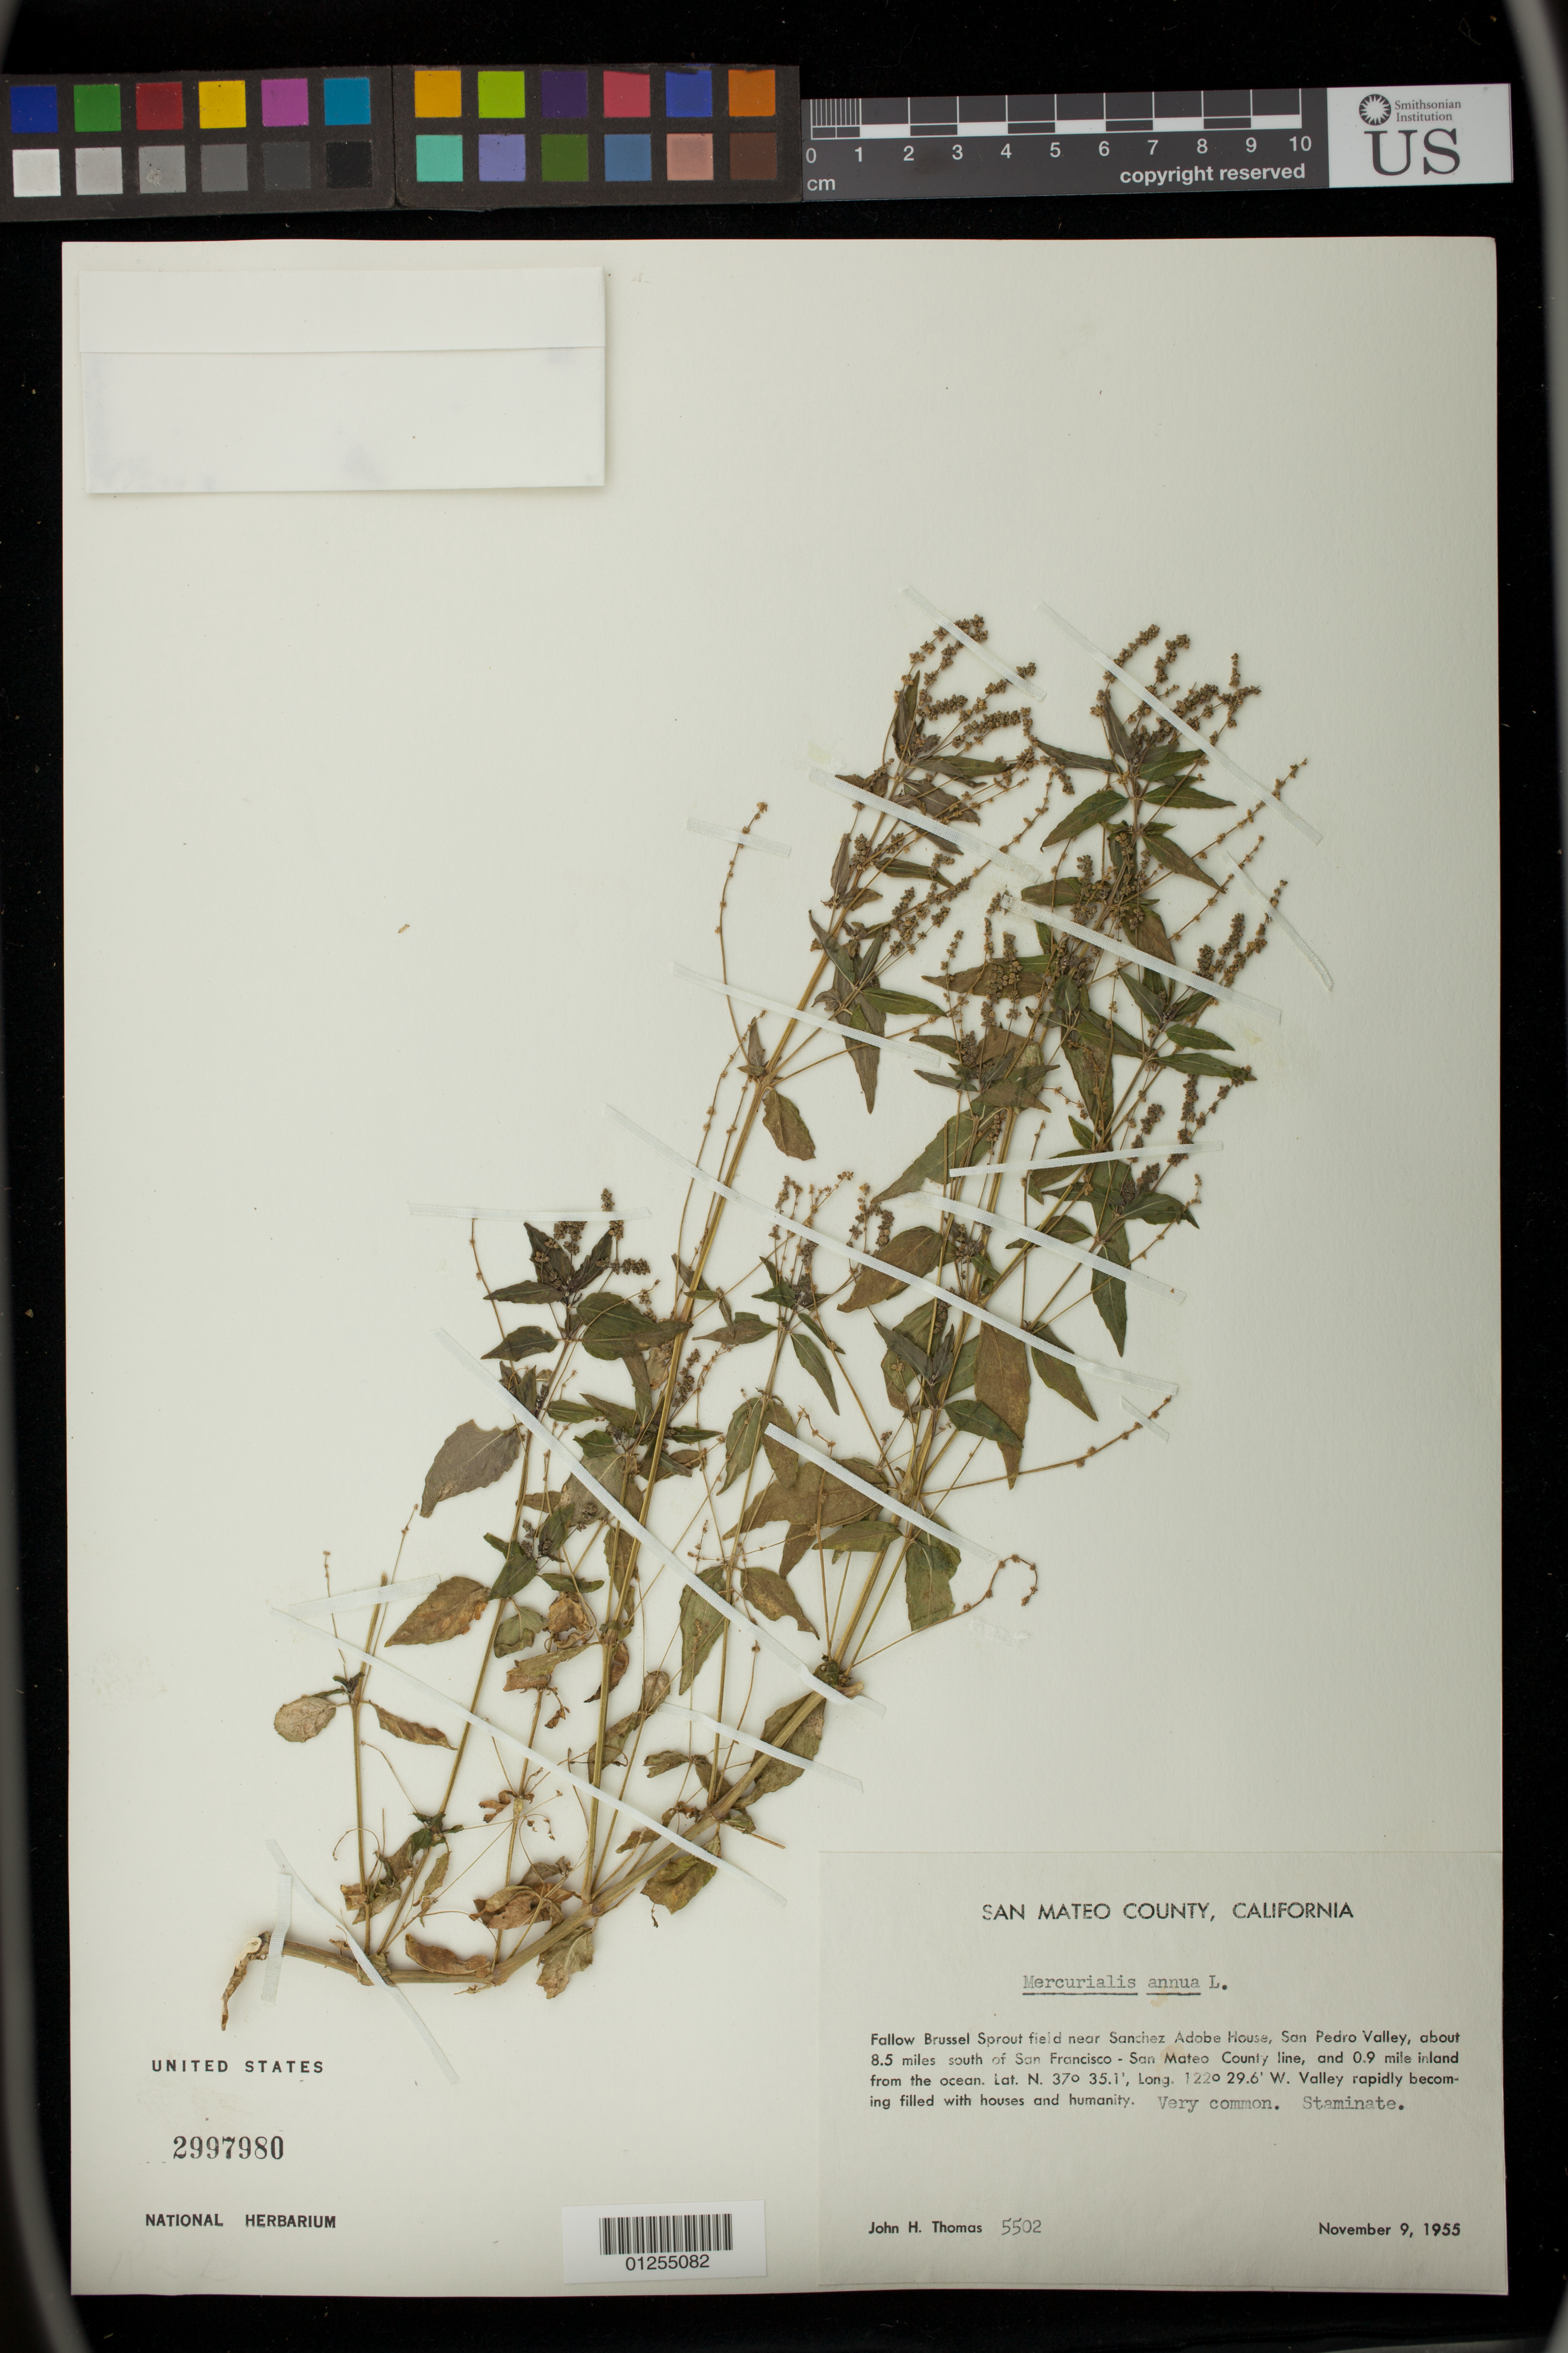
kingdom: Plantae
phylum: Tracheophyta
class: Magnoliopsida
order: Malpighiales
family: Euphorbiaceae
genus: Mercurialis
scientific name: Mercurialis annua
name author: L.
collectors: J. H. Thomas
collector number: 5502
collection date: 1955-11-09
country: United States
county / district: San Mateo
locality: Fallow Brussel Sprout field near Sanchez Adobe House, San Pedro Valley, about 8.5 miles south of San Francisco - San Mateo County line and 0.9 mile inland from the ocean.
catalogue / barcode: US 2997980